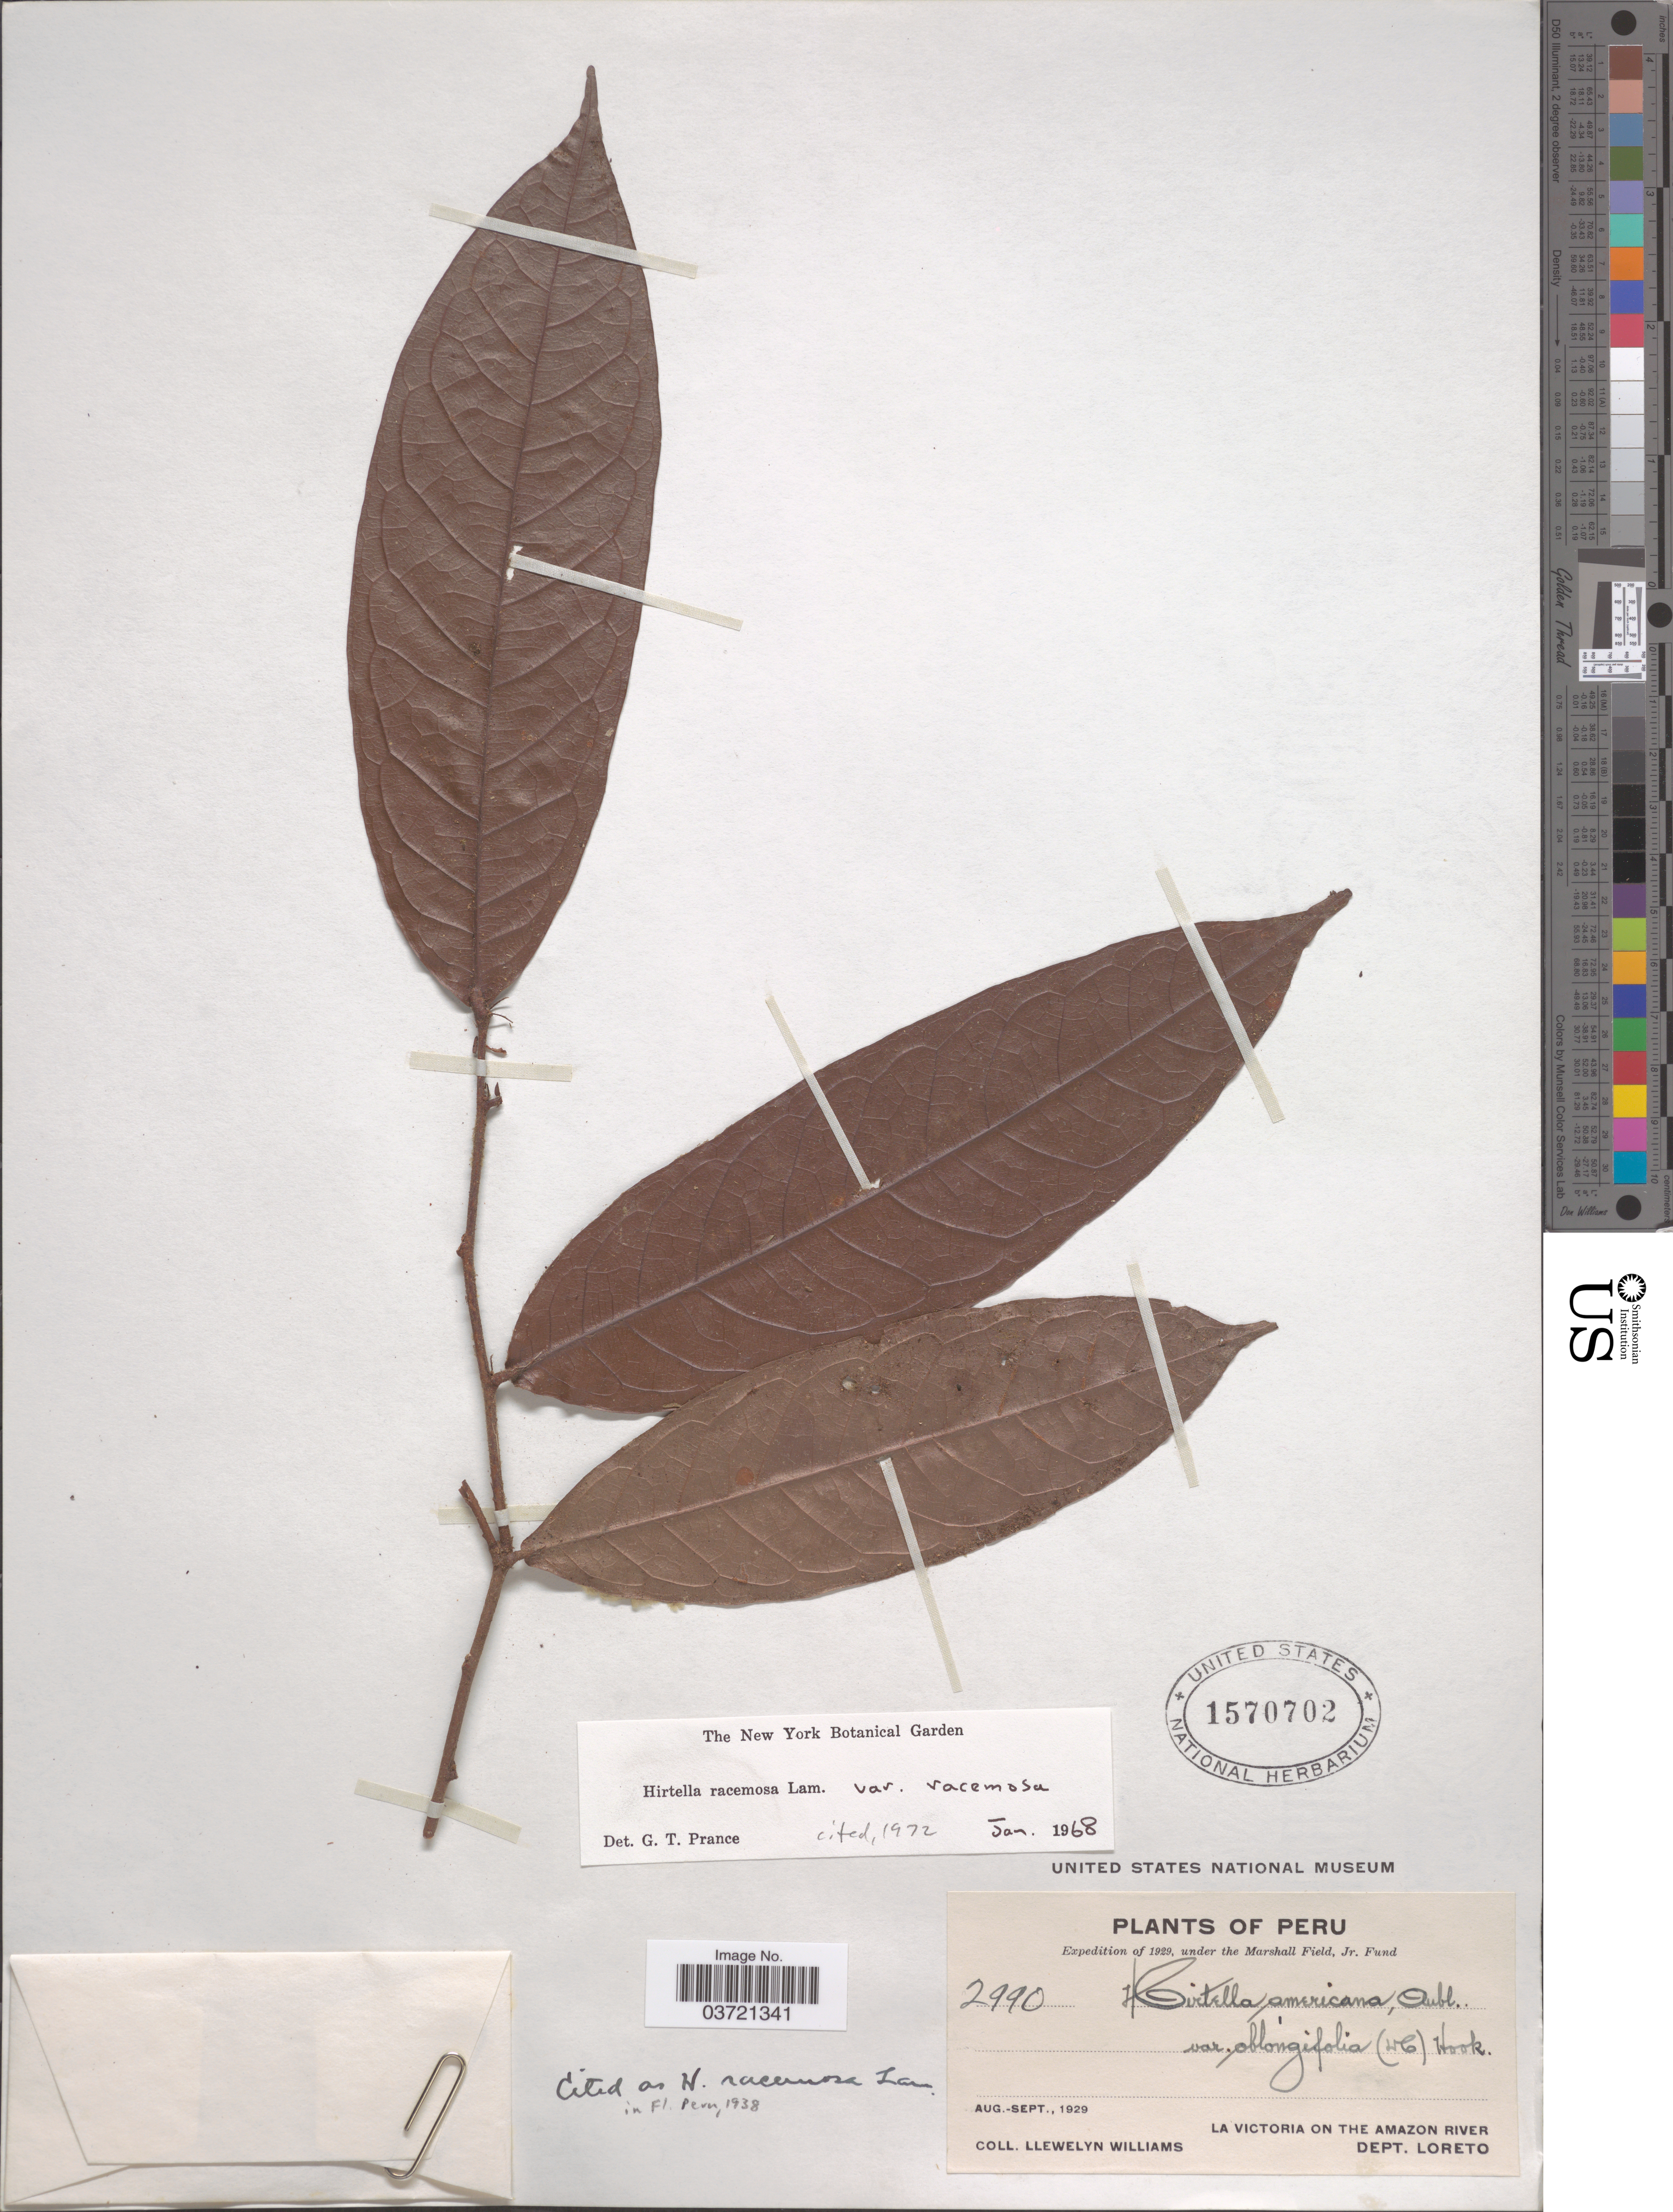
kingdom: Plantae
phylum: Tracheophyta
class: Magnoliopsida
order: Malpighiales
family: Chrysobalanaceae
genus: Hirtella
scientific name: Hirtella racemosa var. racemosa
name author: Lam.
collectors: Ll. Williams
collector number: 2990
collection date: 1929-08/1929-09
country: Peru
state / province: Loreto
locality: Dept. Loreto: La Victoria on the Amazon River.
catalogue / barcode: US 1570702